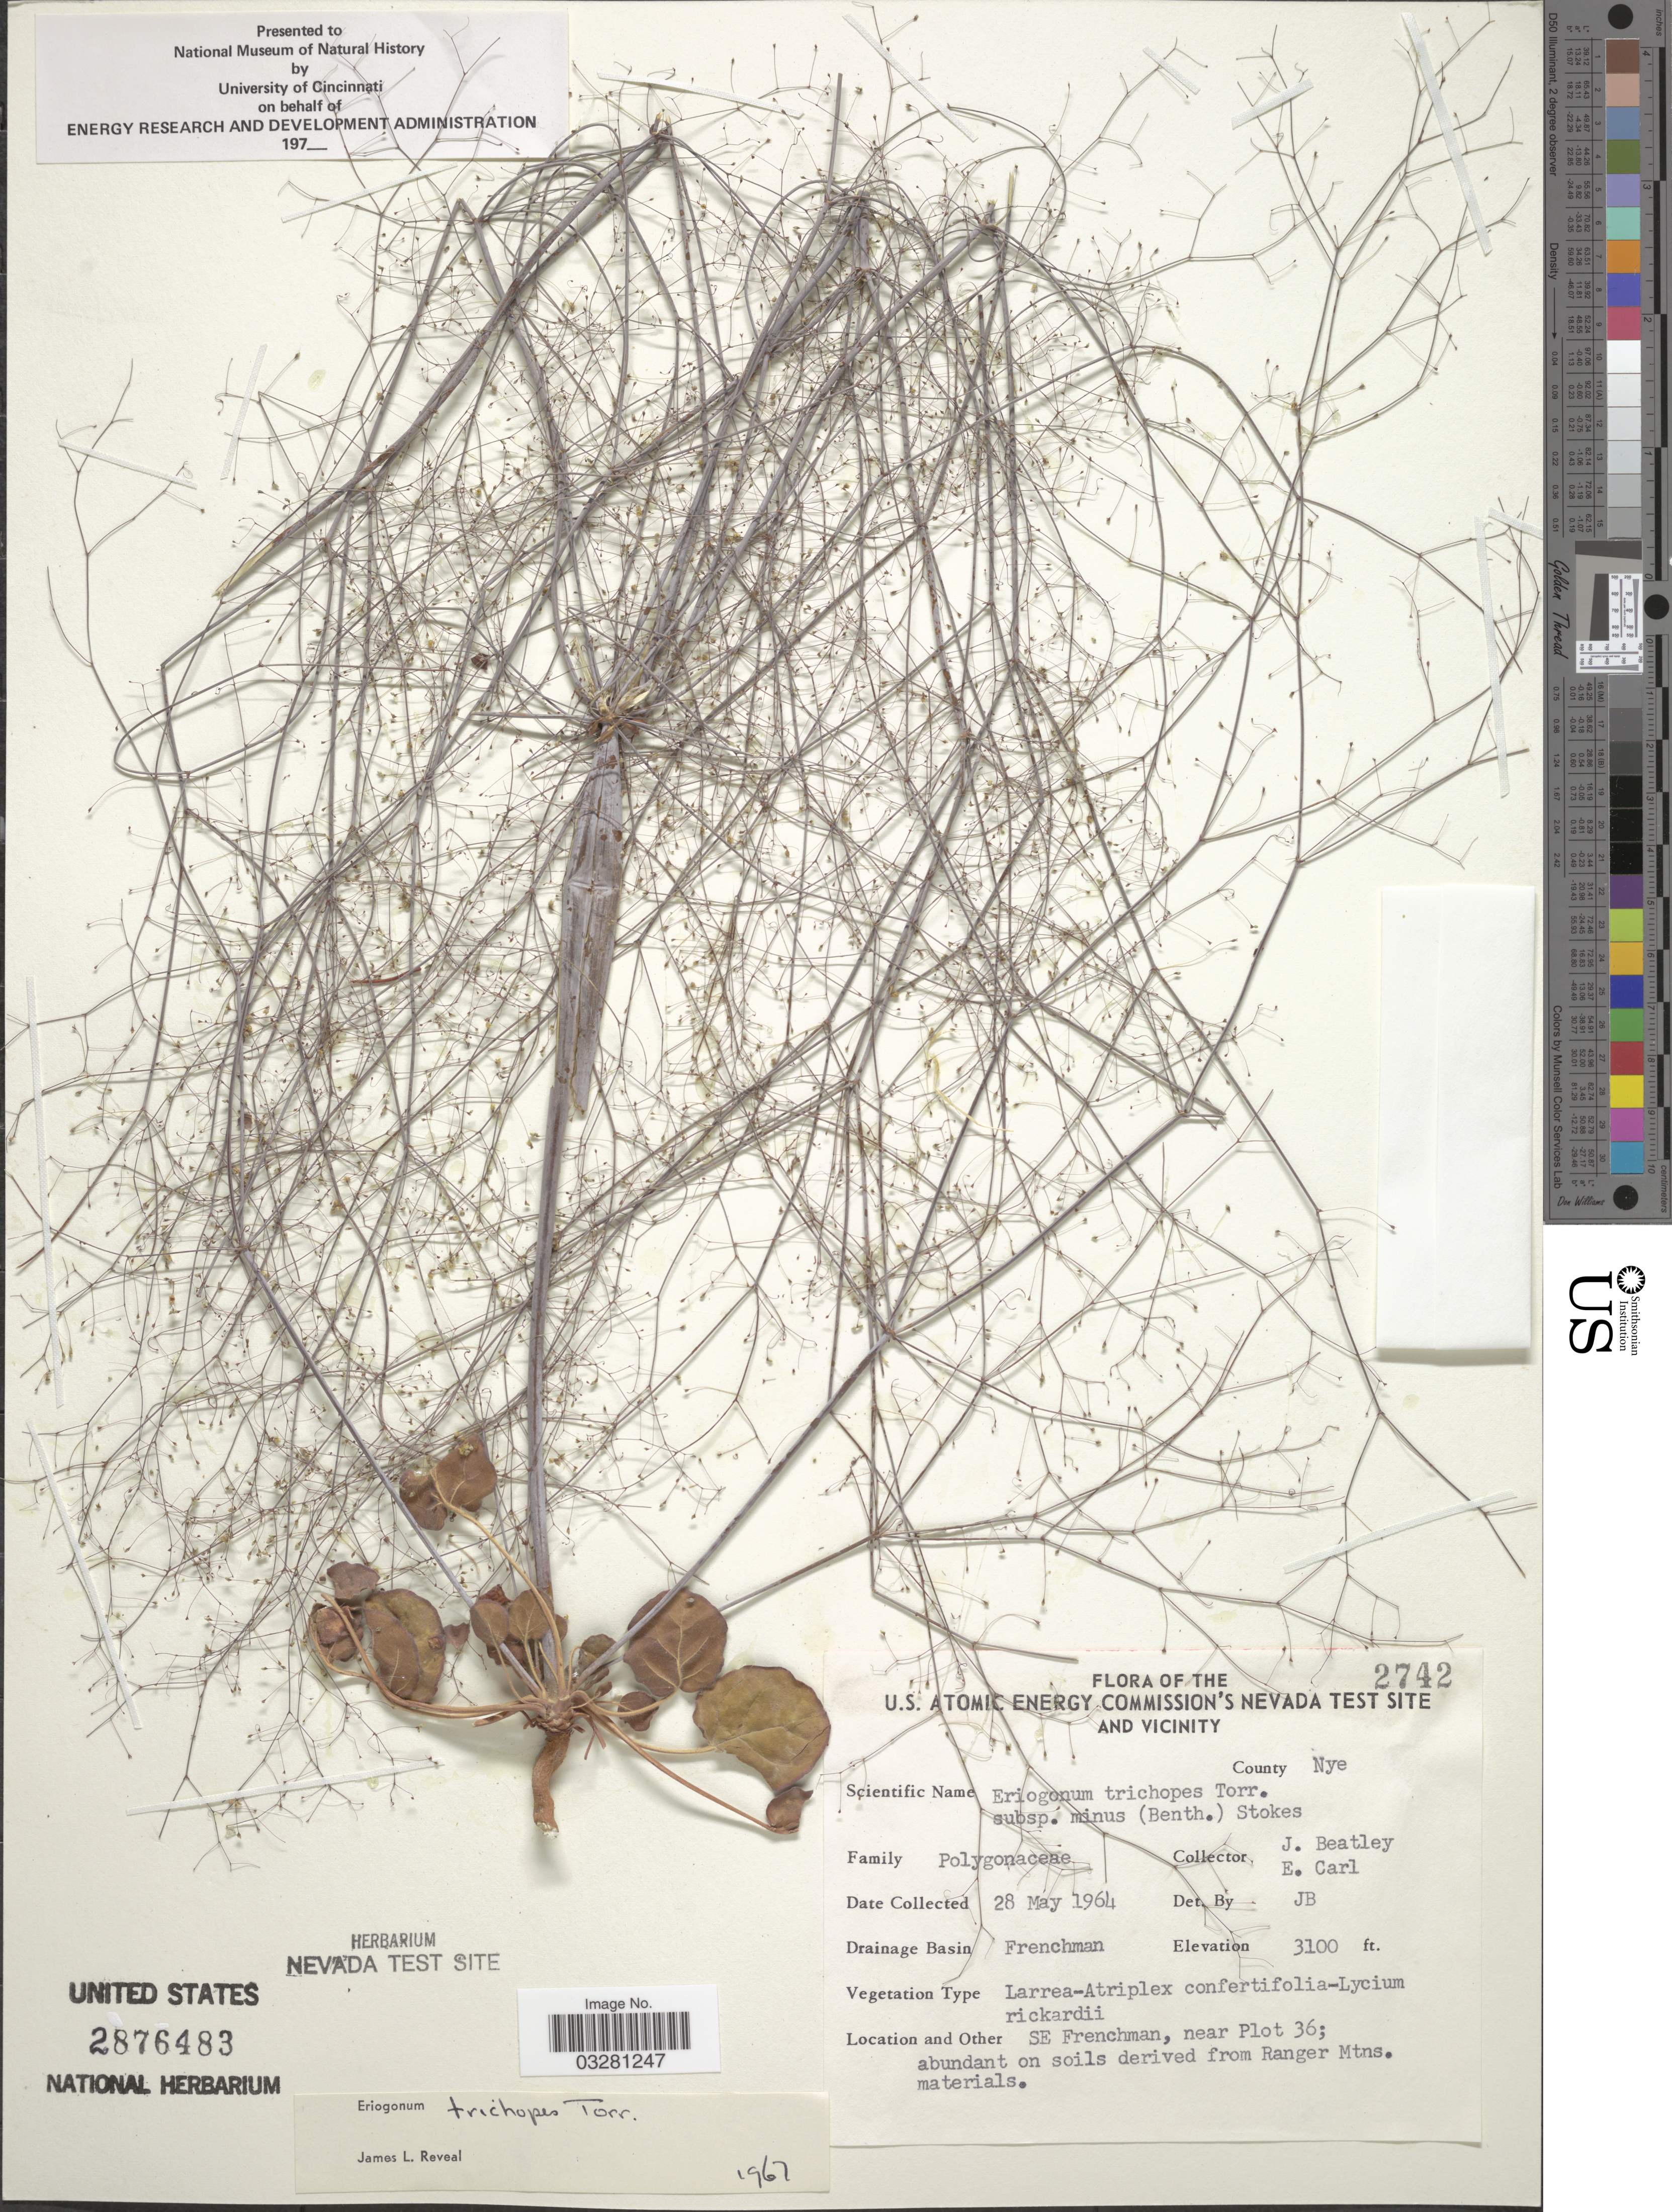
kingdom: Plantae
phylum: Tracheophyta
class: Magnoliopsida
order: Caryophyllales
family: Polygonaceae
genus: Eriogonum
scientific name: Eriogonum trichopes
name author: Torr.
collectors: J. C. Beatley & E. Carl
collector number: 2742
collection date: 1964-05-28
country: United States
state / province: Nevada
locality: U. S. Atomic Energy Commission's Nevada Test Site and Vicinity. County Nye. Drainage Basin Frenchman. SE Frenchman, near Plot 36; from Ranger Mtns.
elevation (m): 945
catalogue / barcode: US 2876486